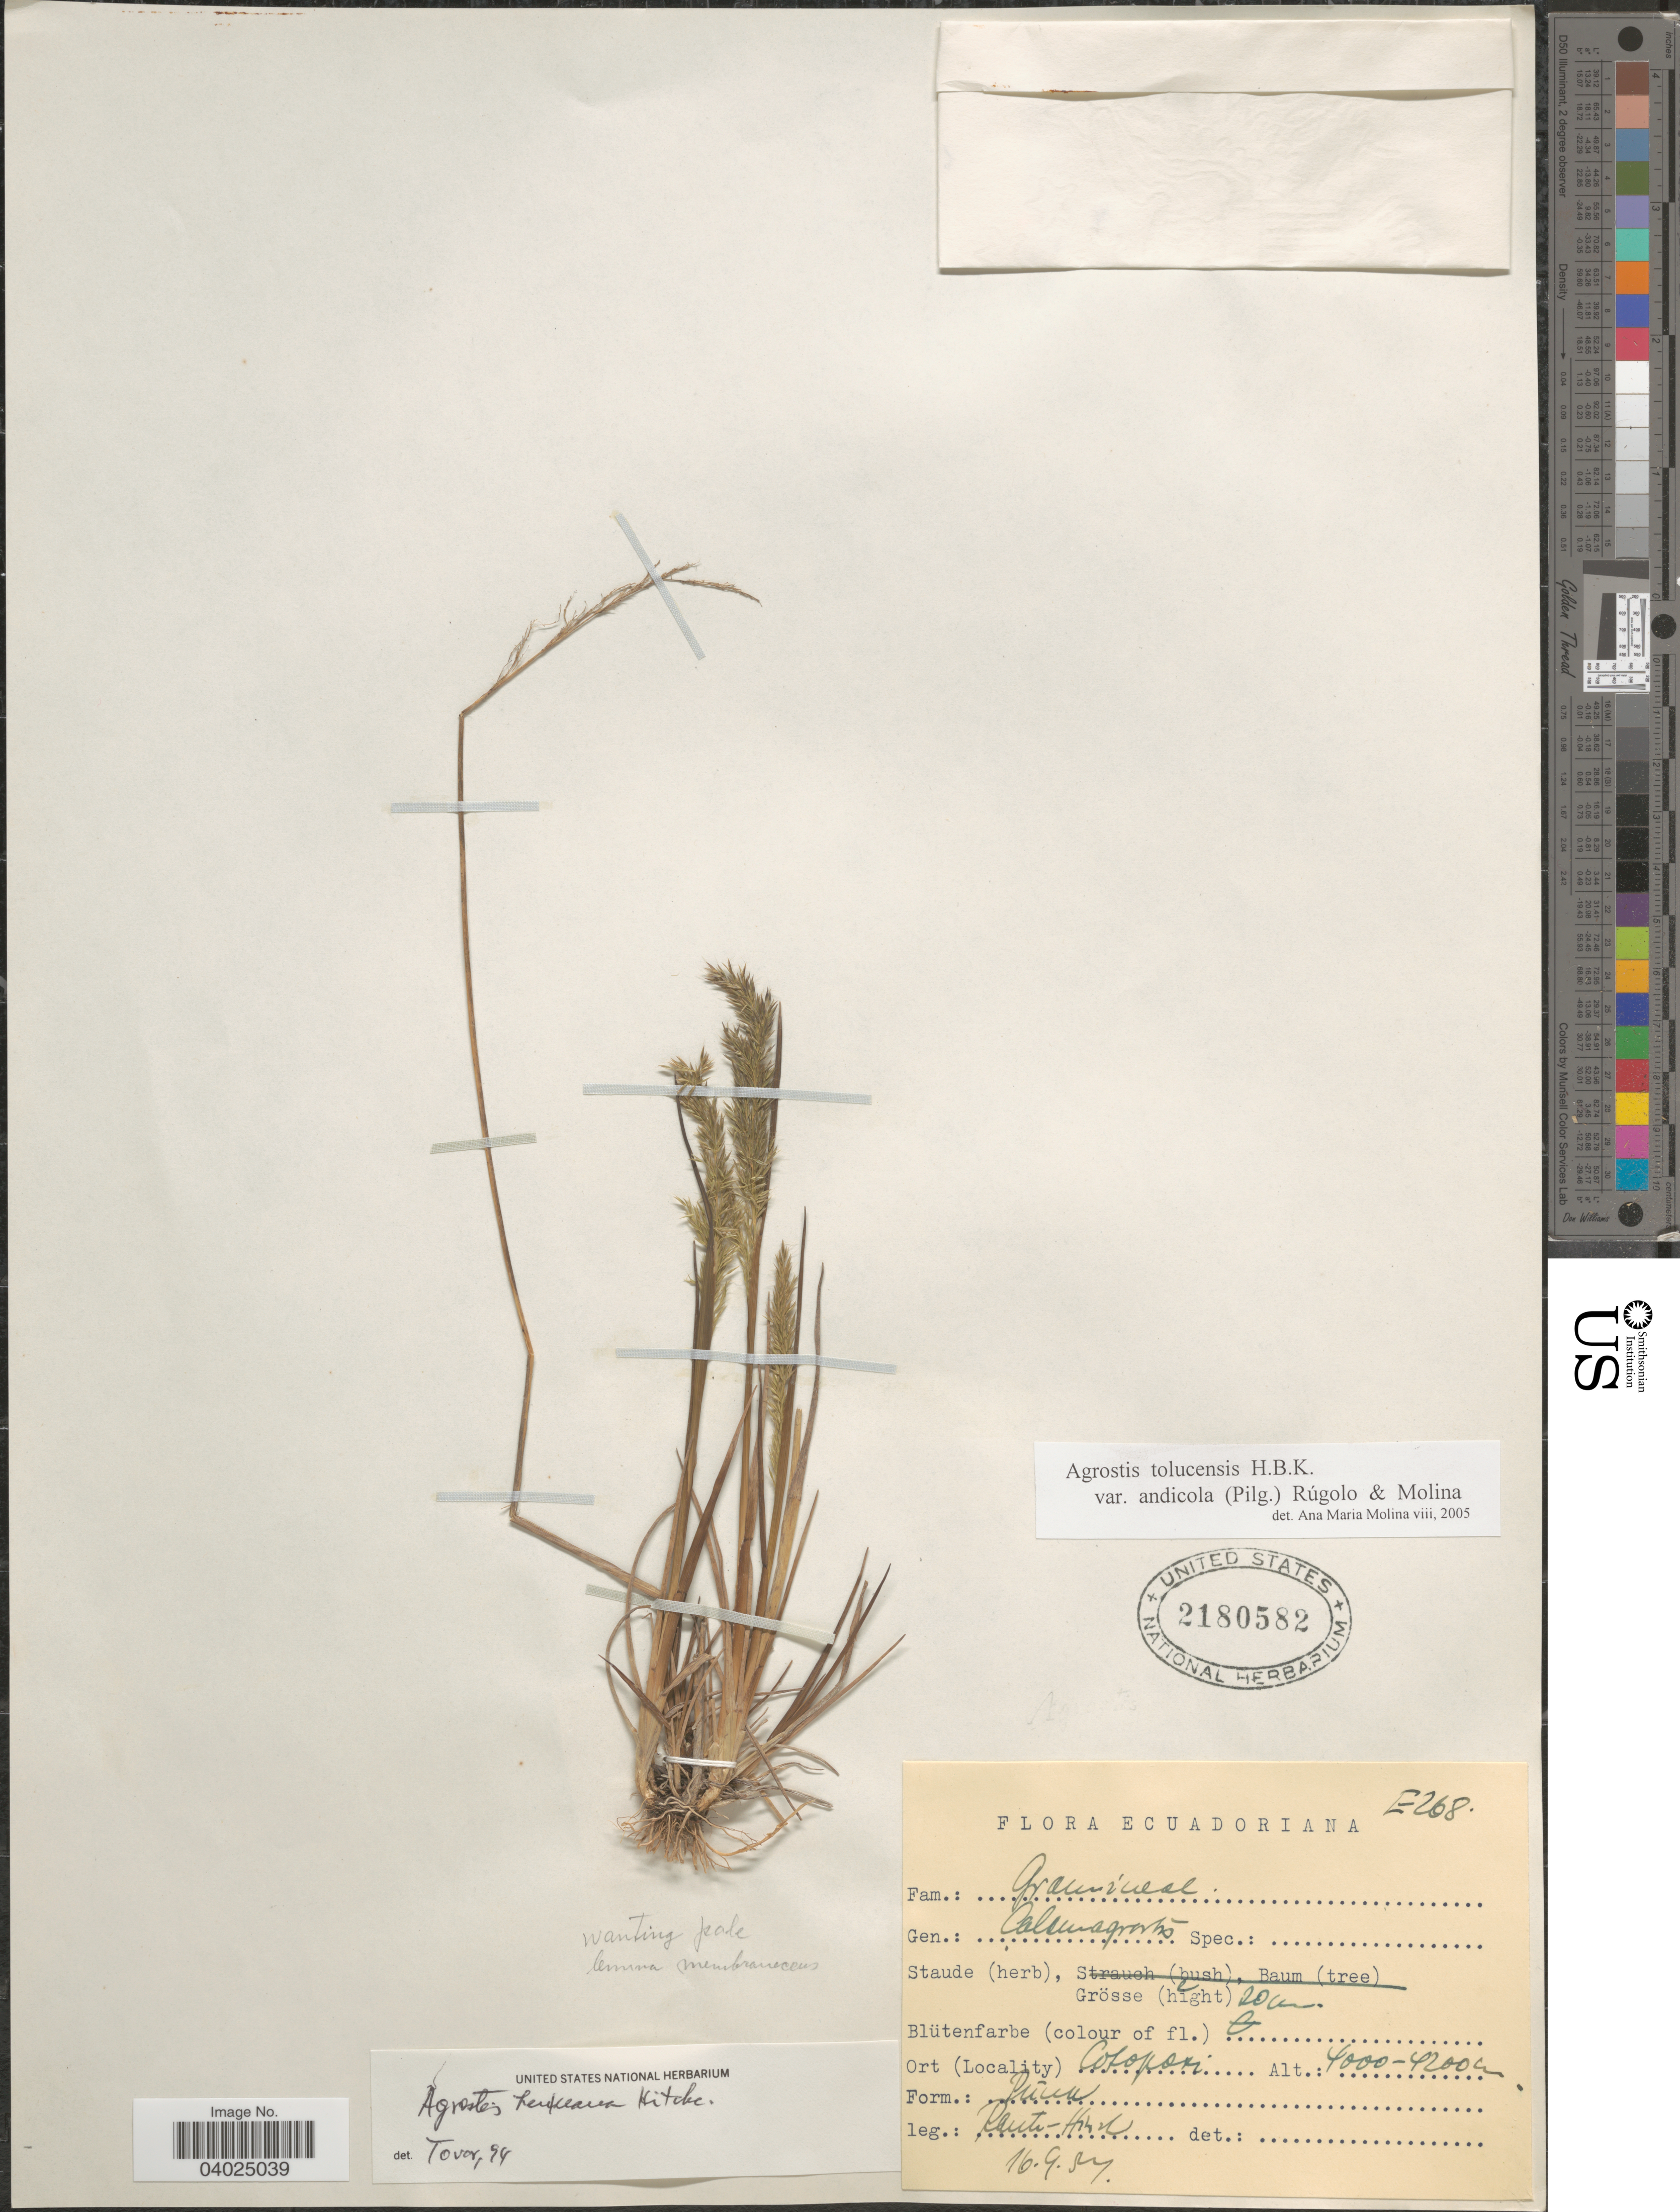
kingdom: Plantae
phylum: Tracheophyta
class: Liliopsida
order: Poales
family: Poaceae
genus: Agrostis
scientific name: Agrostis tolucensis var. andicola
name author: (Pilg.) Rúgolo & A.M. Molina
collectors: W. Rauh & G. Hirsch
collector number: E268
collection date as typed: Transcribed d/m/y: 16/9/57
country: Ecuador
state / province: Cotopaxi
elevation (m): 4000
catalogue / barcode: US 2180582